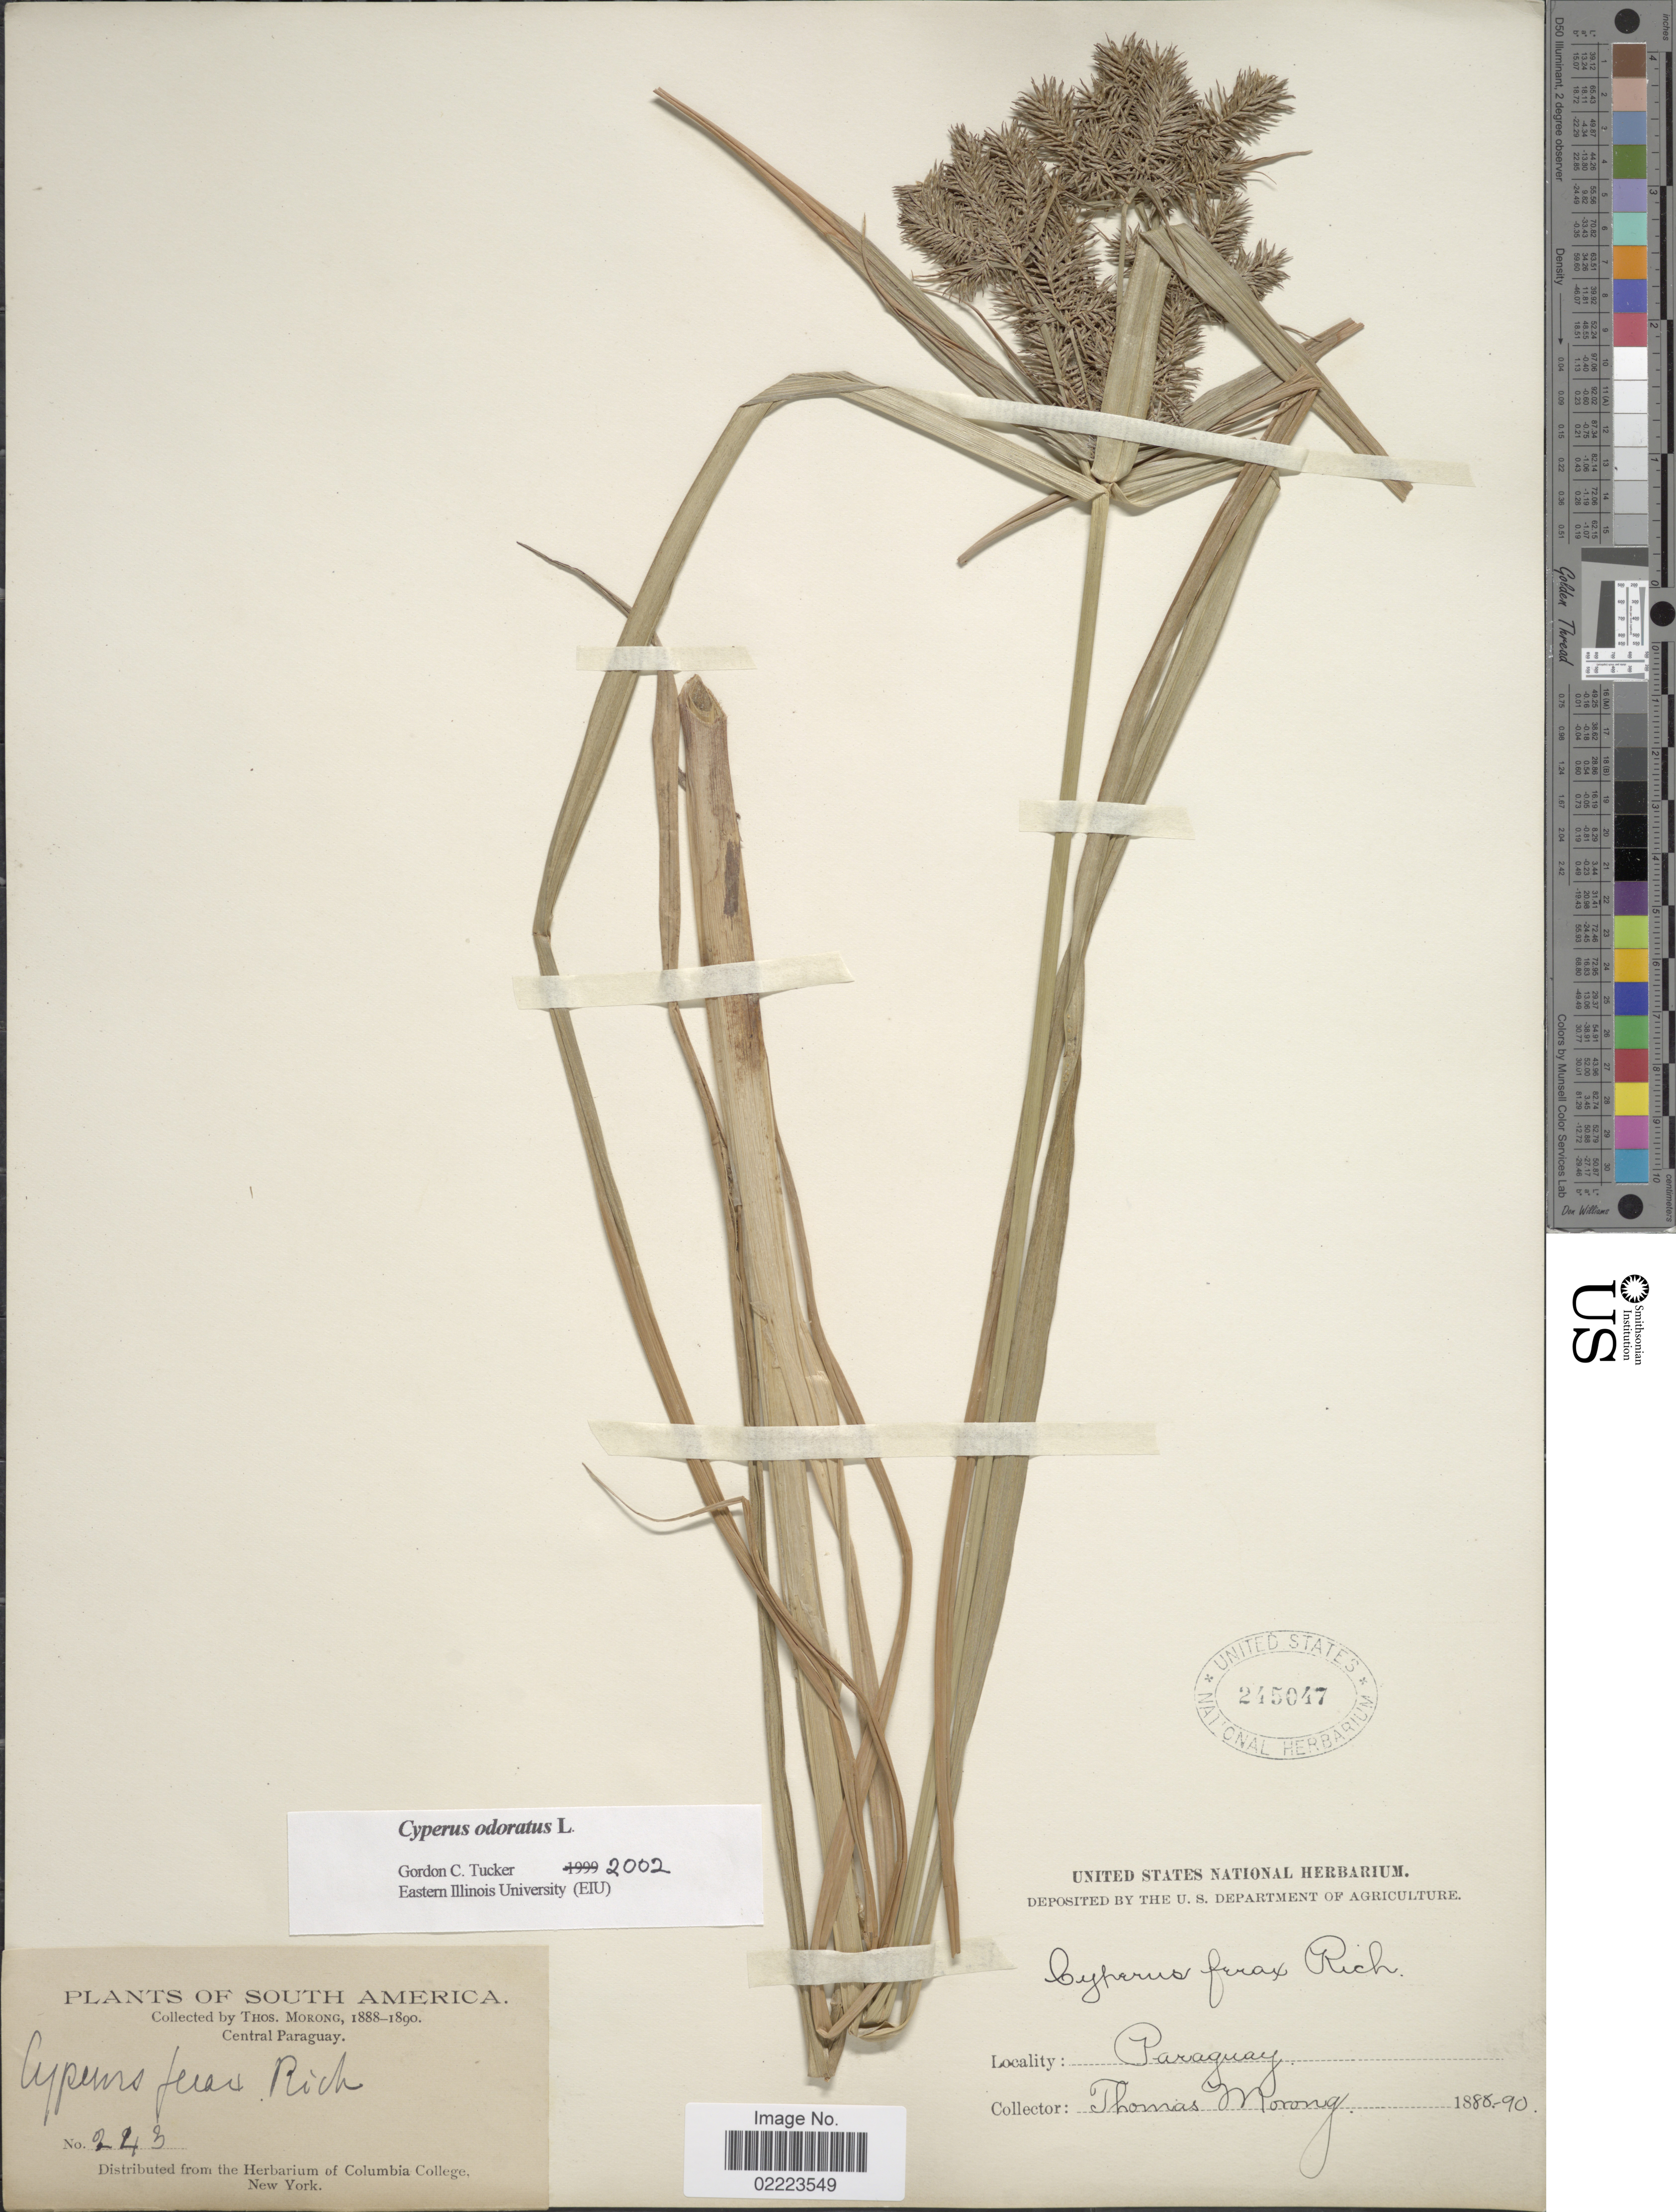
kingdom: Plantae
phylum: Tracheophyta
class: Liliopsida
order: Poales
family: Cyperaceae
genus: Cyperus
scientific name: Cyperus odoratus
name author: L.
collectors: ex herb. T. Morong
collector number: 243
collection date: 1888/1890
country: Paraguay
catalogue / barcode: US 245047